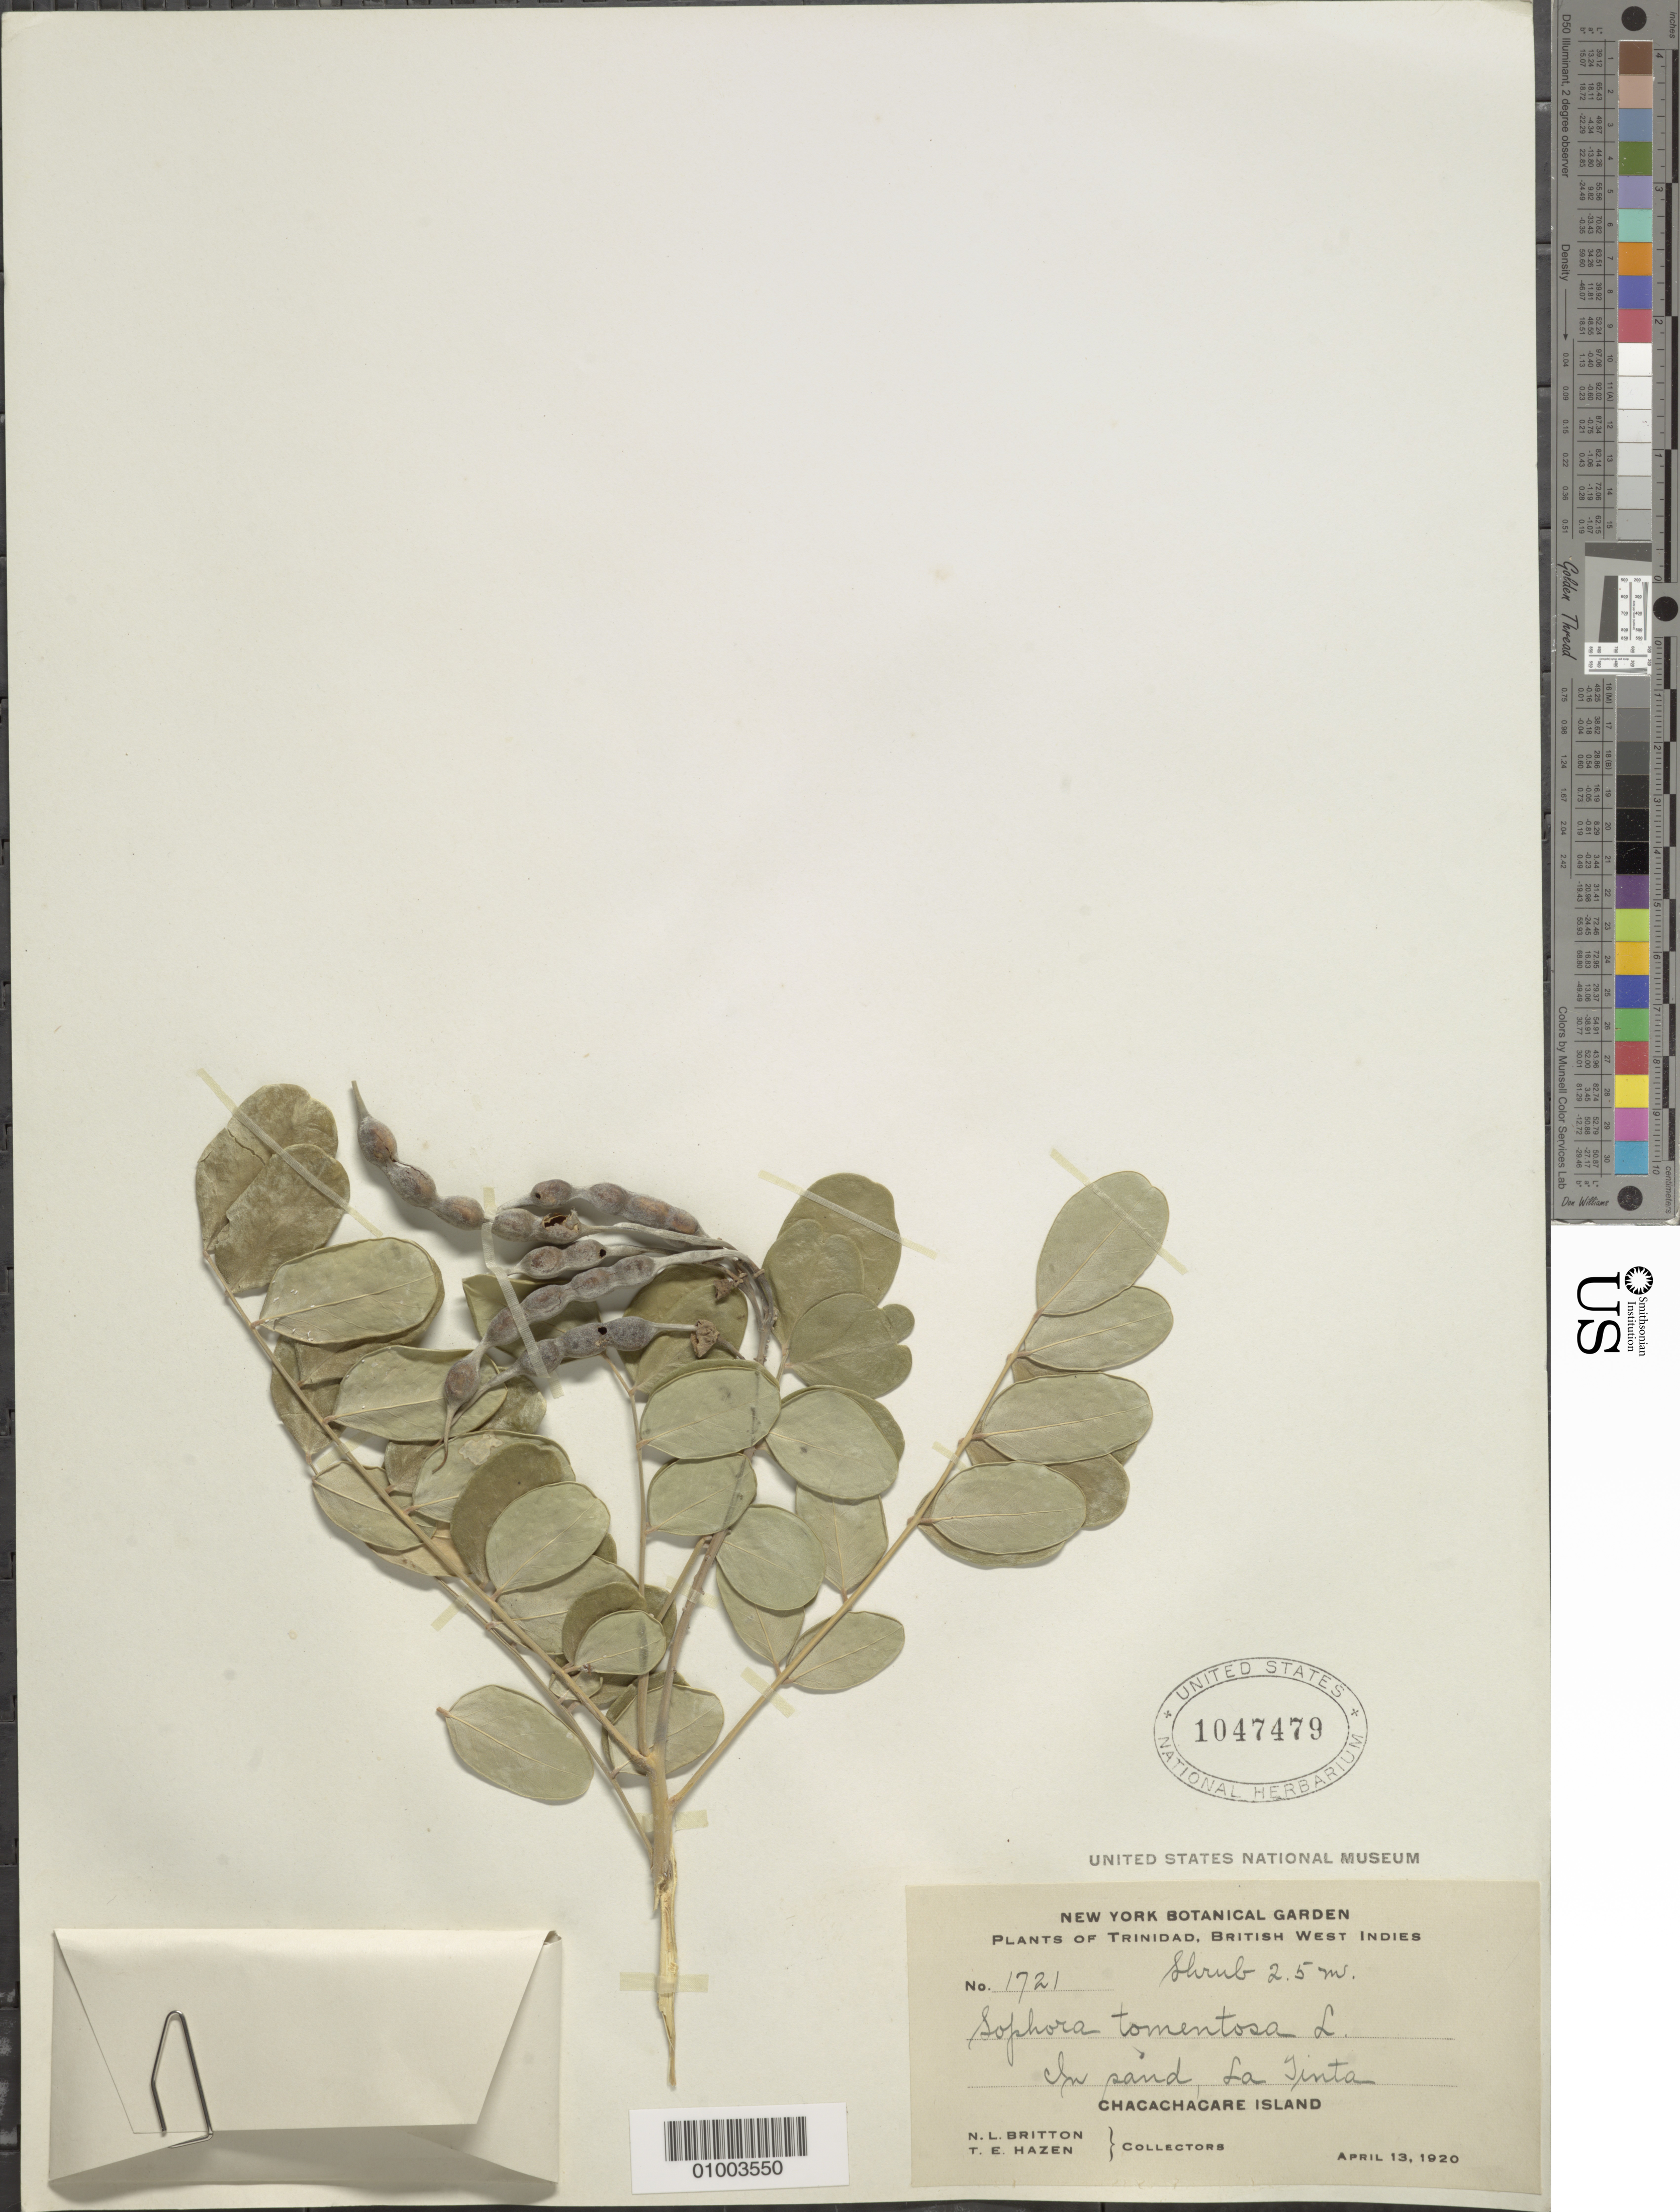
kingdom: Plantae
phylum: Tracheophyta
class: Magnoliopsida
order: Fabales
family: Fabaceae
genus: Sophora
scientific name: Sophora tomentosa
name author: L.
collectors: N. Britton & T. E. Hazen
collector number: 1721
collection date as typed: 13 Apr 1920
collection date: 1920-04-13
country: Trinidad and Tobago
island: Chacachacare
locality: Chacachacare Island. In Sand, La Jinta. Shrum 2.5m.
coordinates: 0 N, 0 E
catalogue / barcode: US 1047479